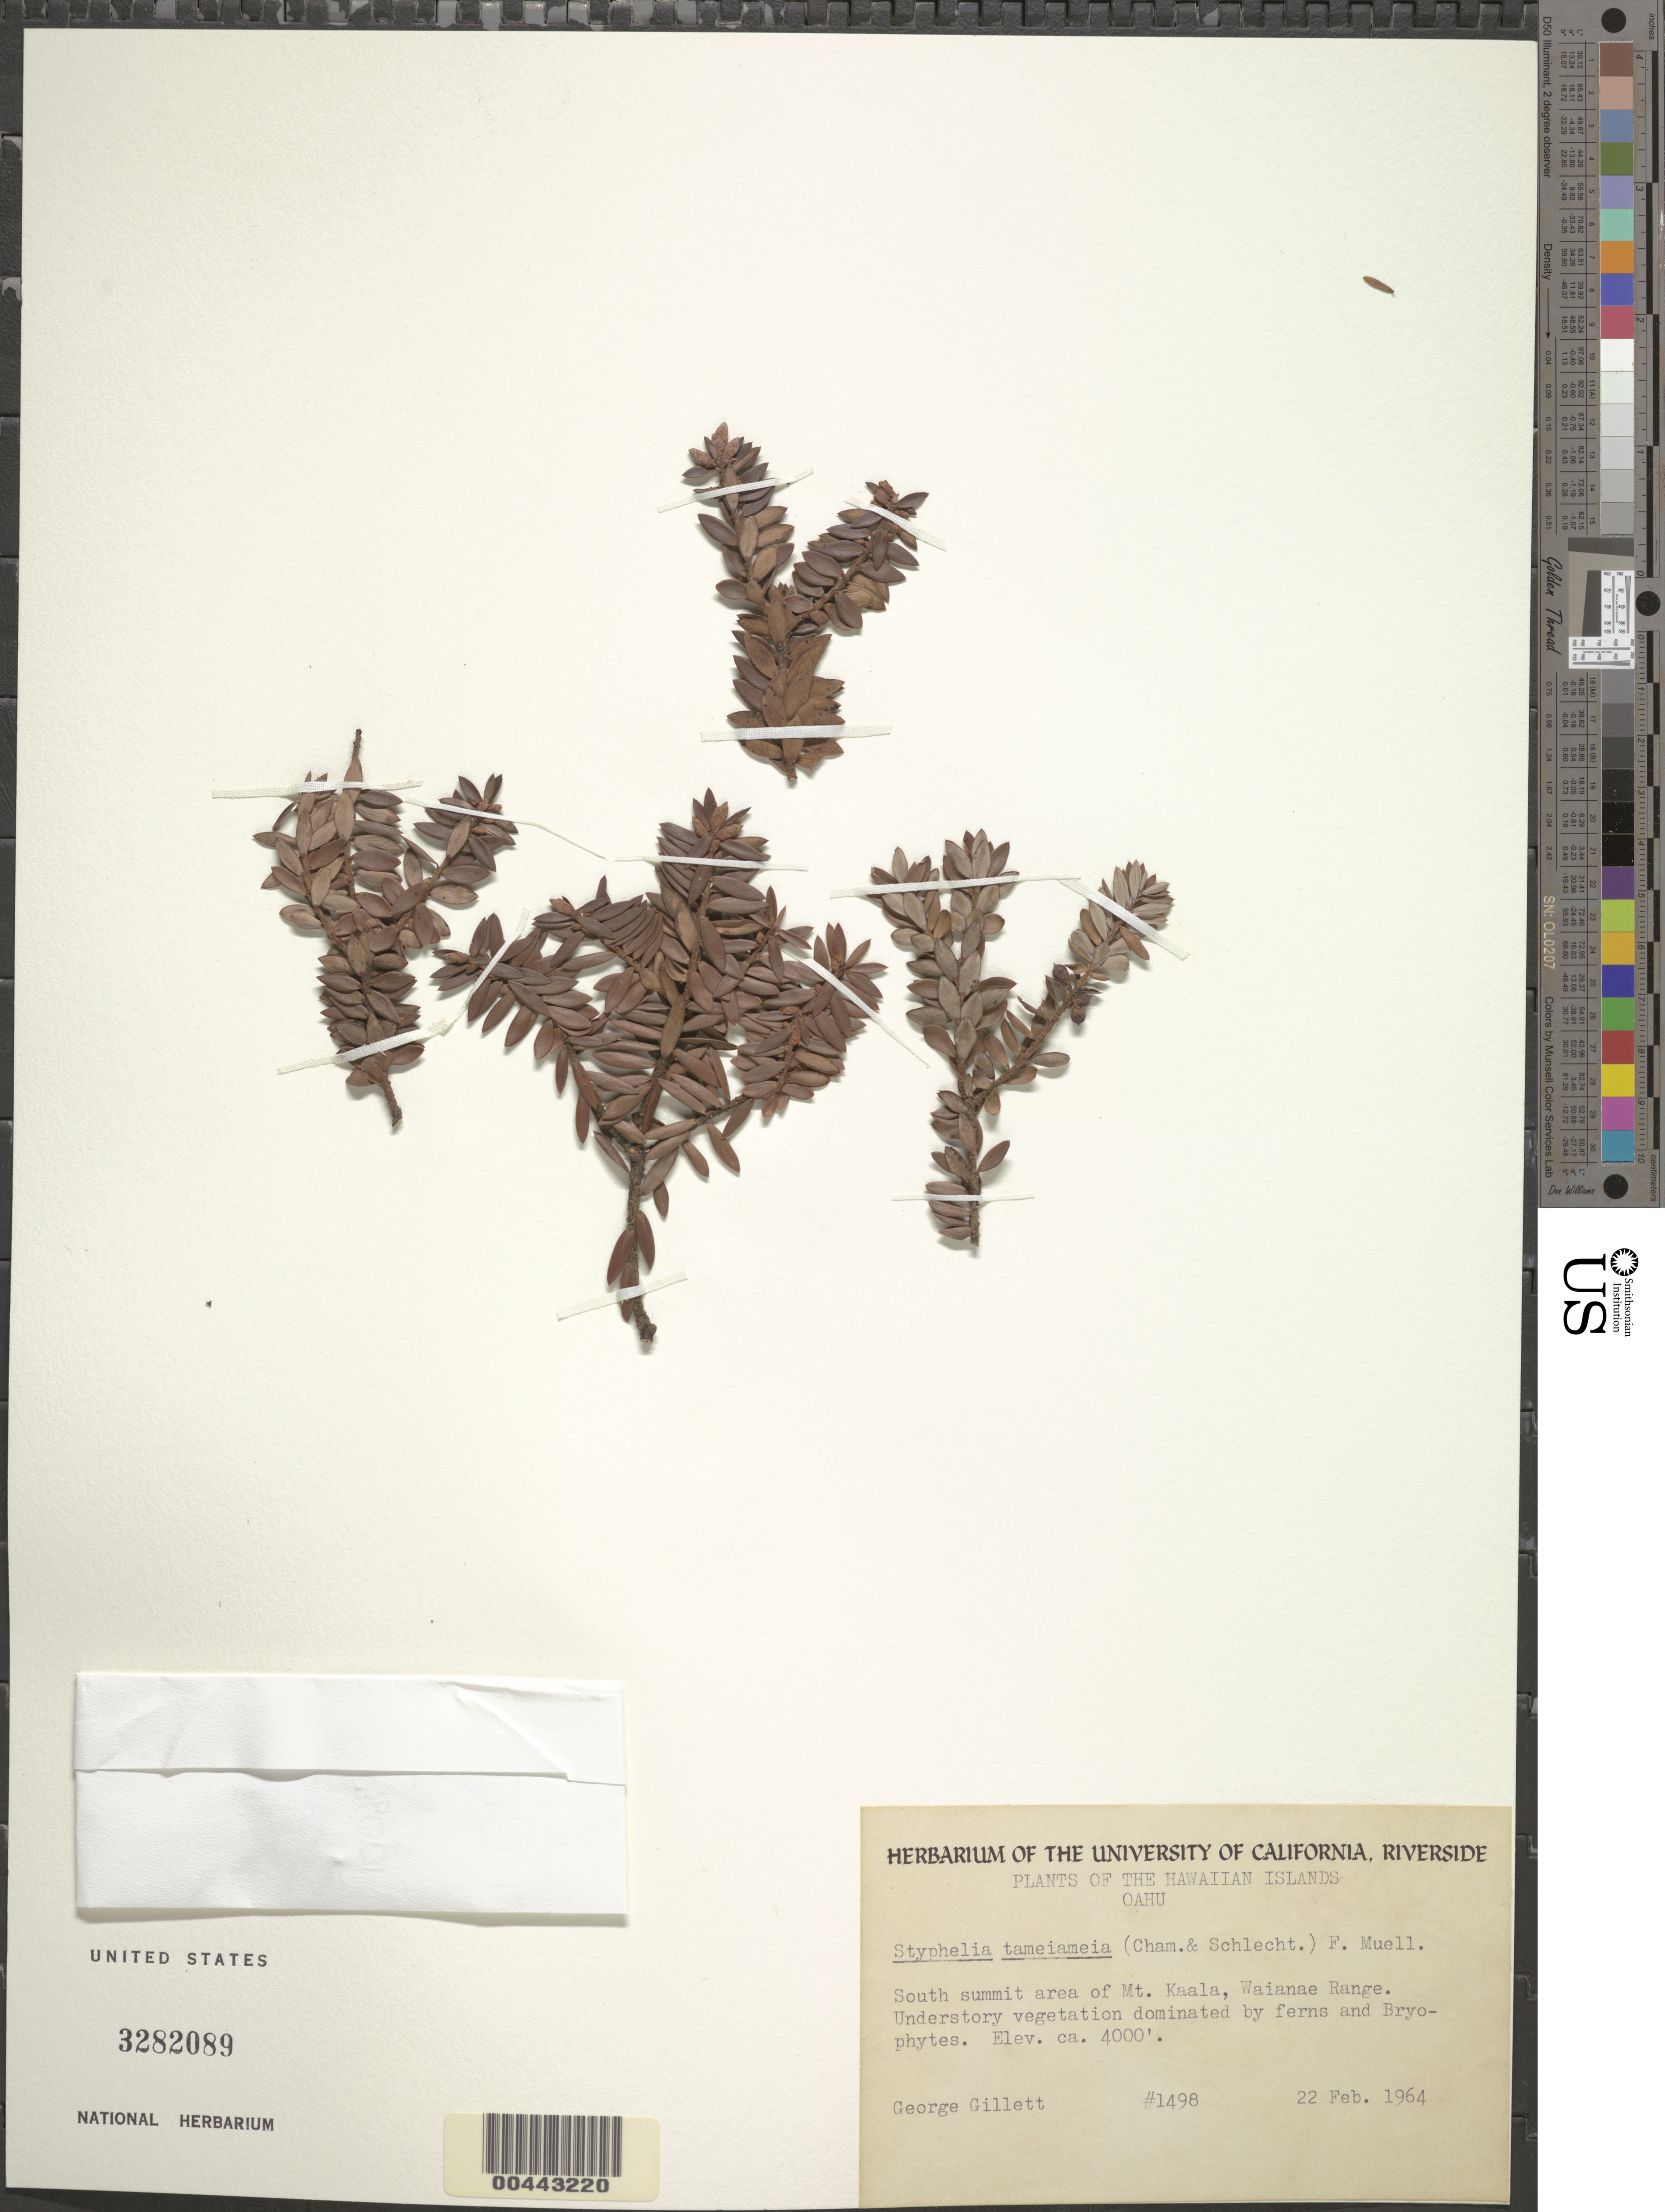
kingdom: Plantae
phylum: Tracheophyta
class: Magnoliopsida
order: Ericales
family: Ericaceae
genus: Leptecophylla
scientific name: Leptecophylla tameiameiae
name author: (Cham. & Schltdl.) C.M. Weiller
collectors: G. Gillett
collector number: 1498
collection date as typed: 22 Feb 1964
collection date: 1964-02-22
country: United States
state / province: Hawaii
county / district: Honolulu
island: Oahu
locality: South summit area of Mt. Kaala, Waianae Range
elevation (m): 1219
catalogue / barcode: US 3282089